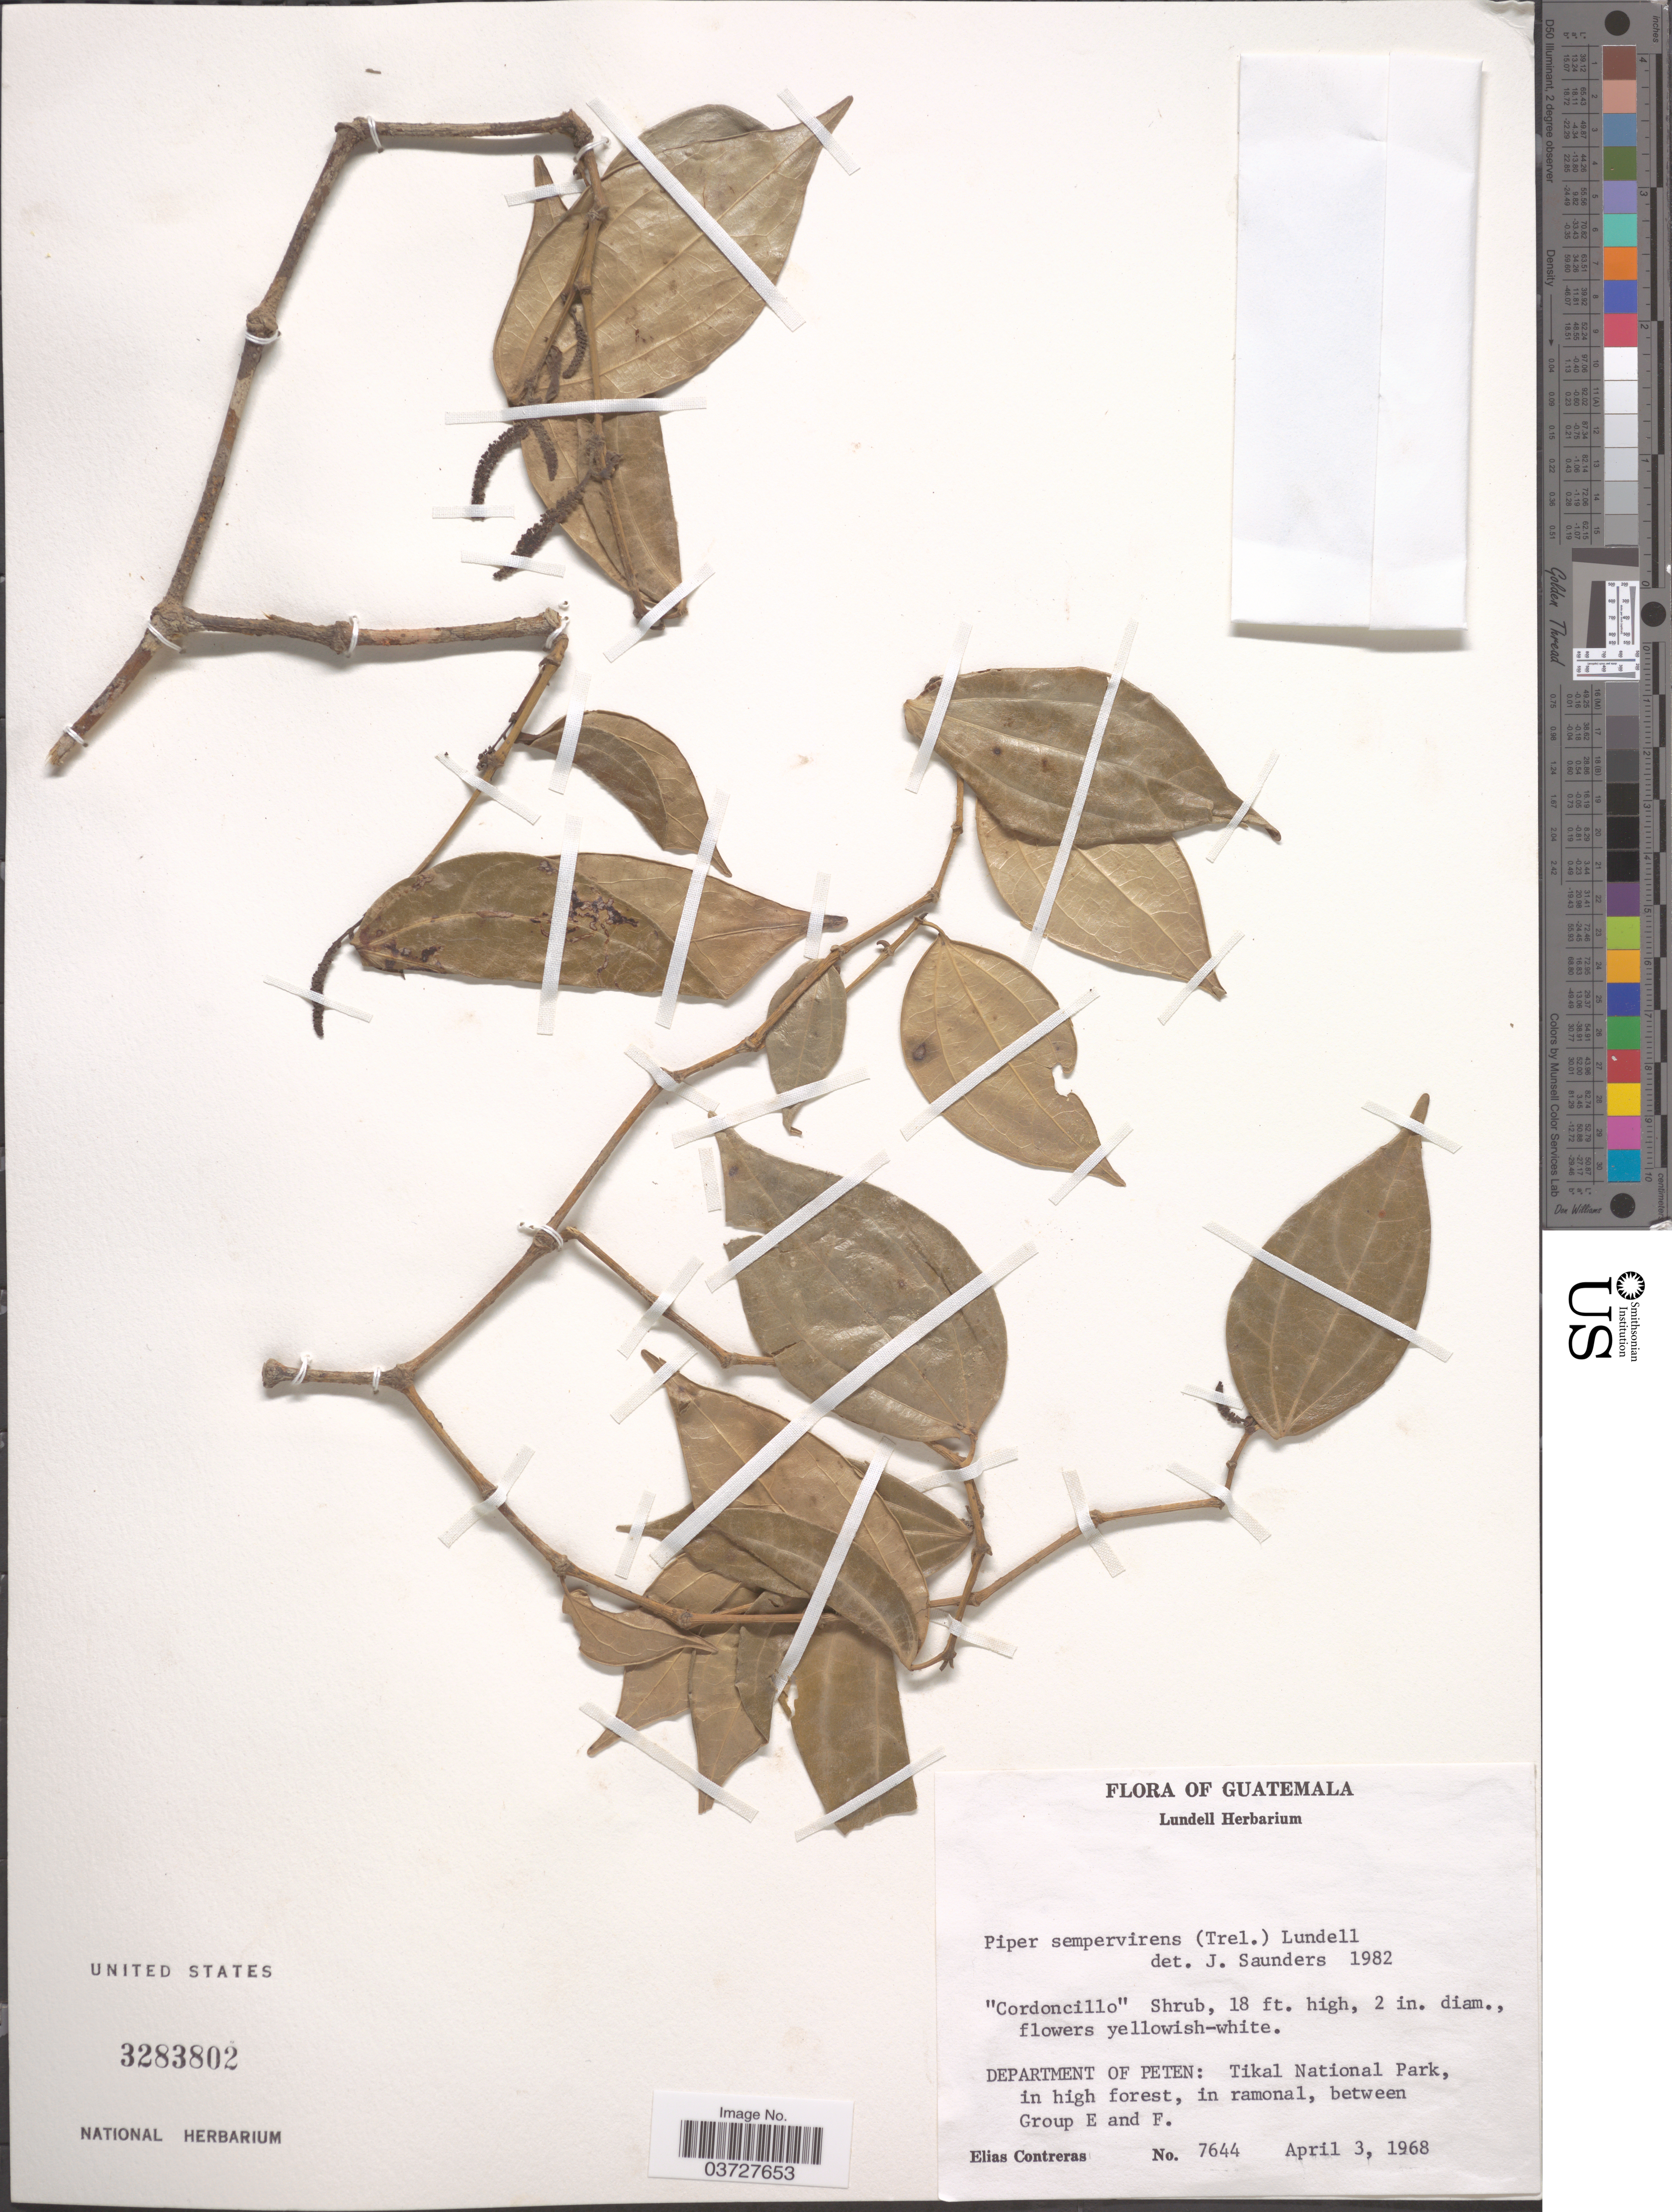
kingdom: Plantae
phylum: Tracheophyta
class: Magnoliopsida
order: Piperales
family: Piperaceae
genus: Piper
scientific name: Piper neesianum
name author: C. DC.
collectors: E. Contreras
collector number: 7644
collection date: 1968-04-03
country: Guatemala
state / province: El Peten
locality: Department of Peten: Tikal Nationl Park, in high forest, in ramonal, between Group E and F.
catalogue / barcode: US 3283802